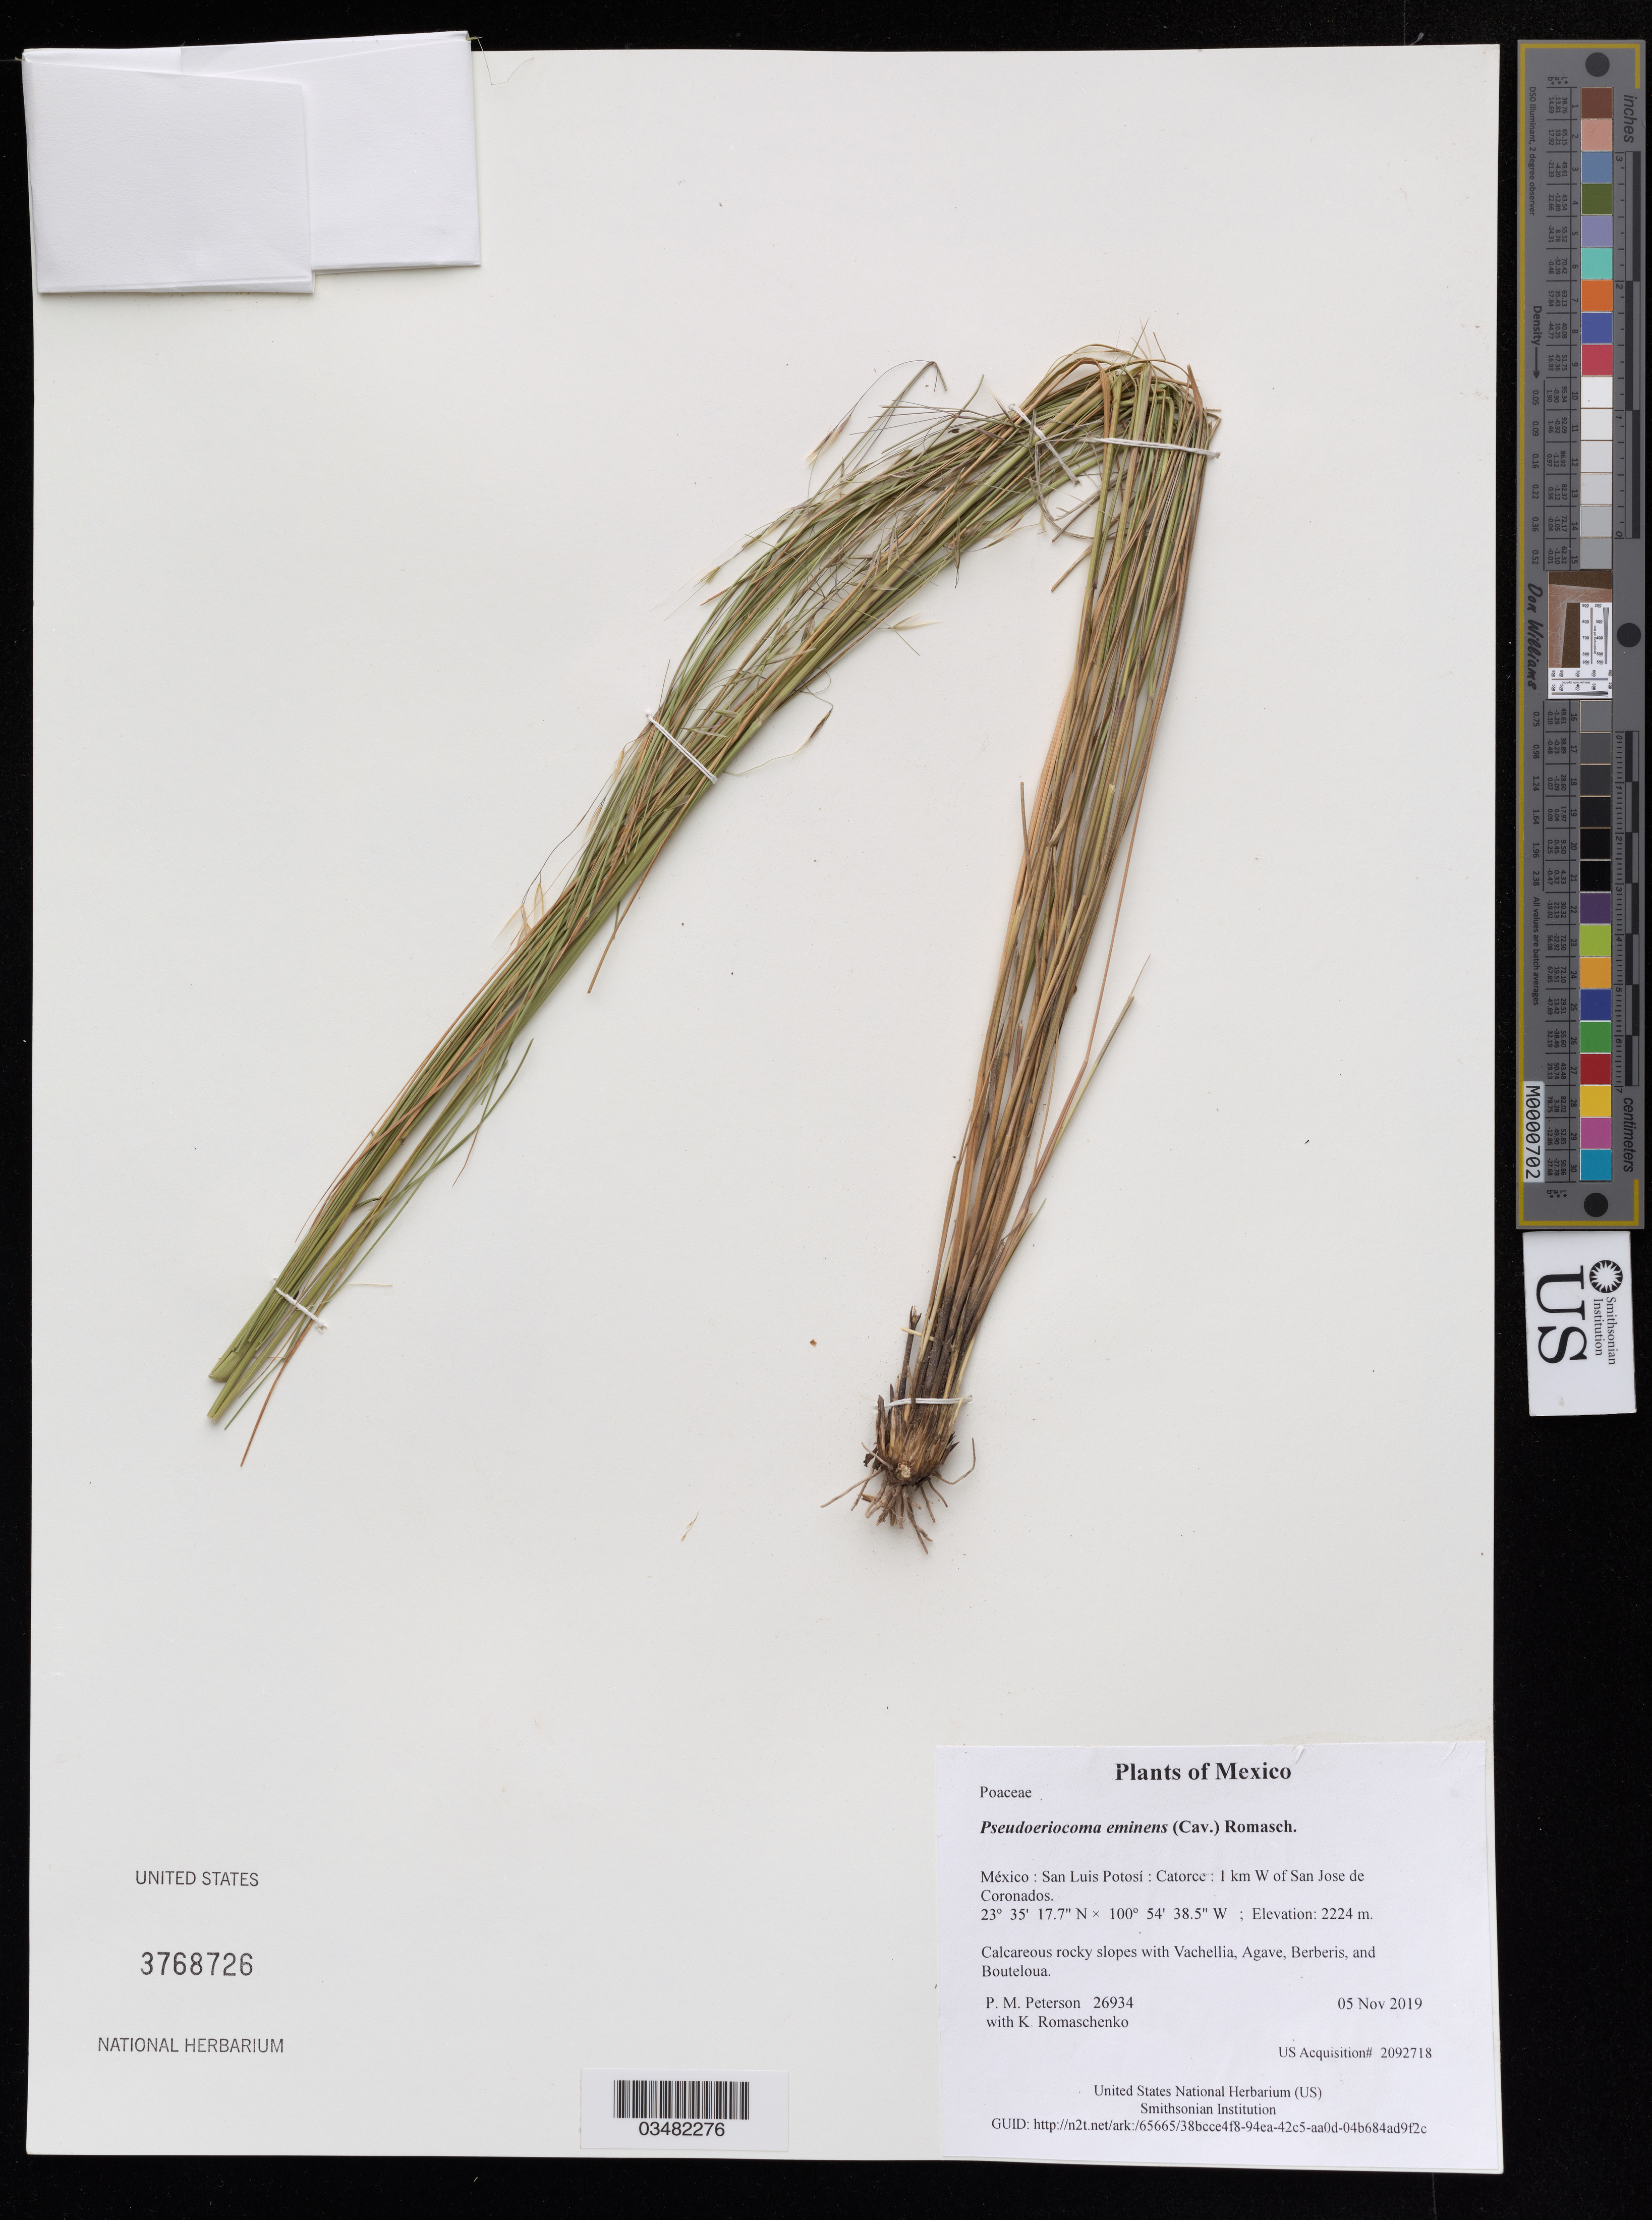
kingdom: Plantae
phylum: Tracheophyta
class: Liliopsida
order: Poales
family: Poaceae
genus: Pseudoeriocoma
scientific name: Pseudoeriocoma eminens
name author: (Cav.) Romasch.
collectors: P. M. Peterson & K. Romaschenko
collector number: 26934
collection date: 2019-11-05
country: México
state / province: San Luis Potosí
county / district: Catorce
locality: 1 km W of San Jose de Coronados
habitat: Calcareous rocky slopes with Vachellia, Agave, Berberis, and Bouteloua.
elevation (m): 2224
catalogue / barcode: US 3768726